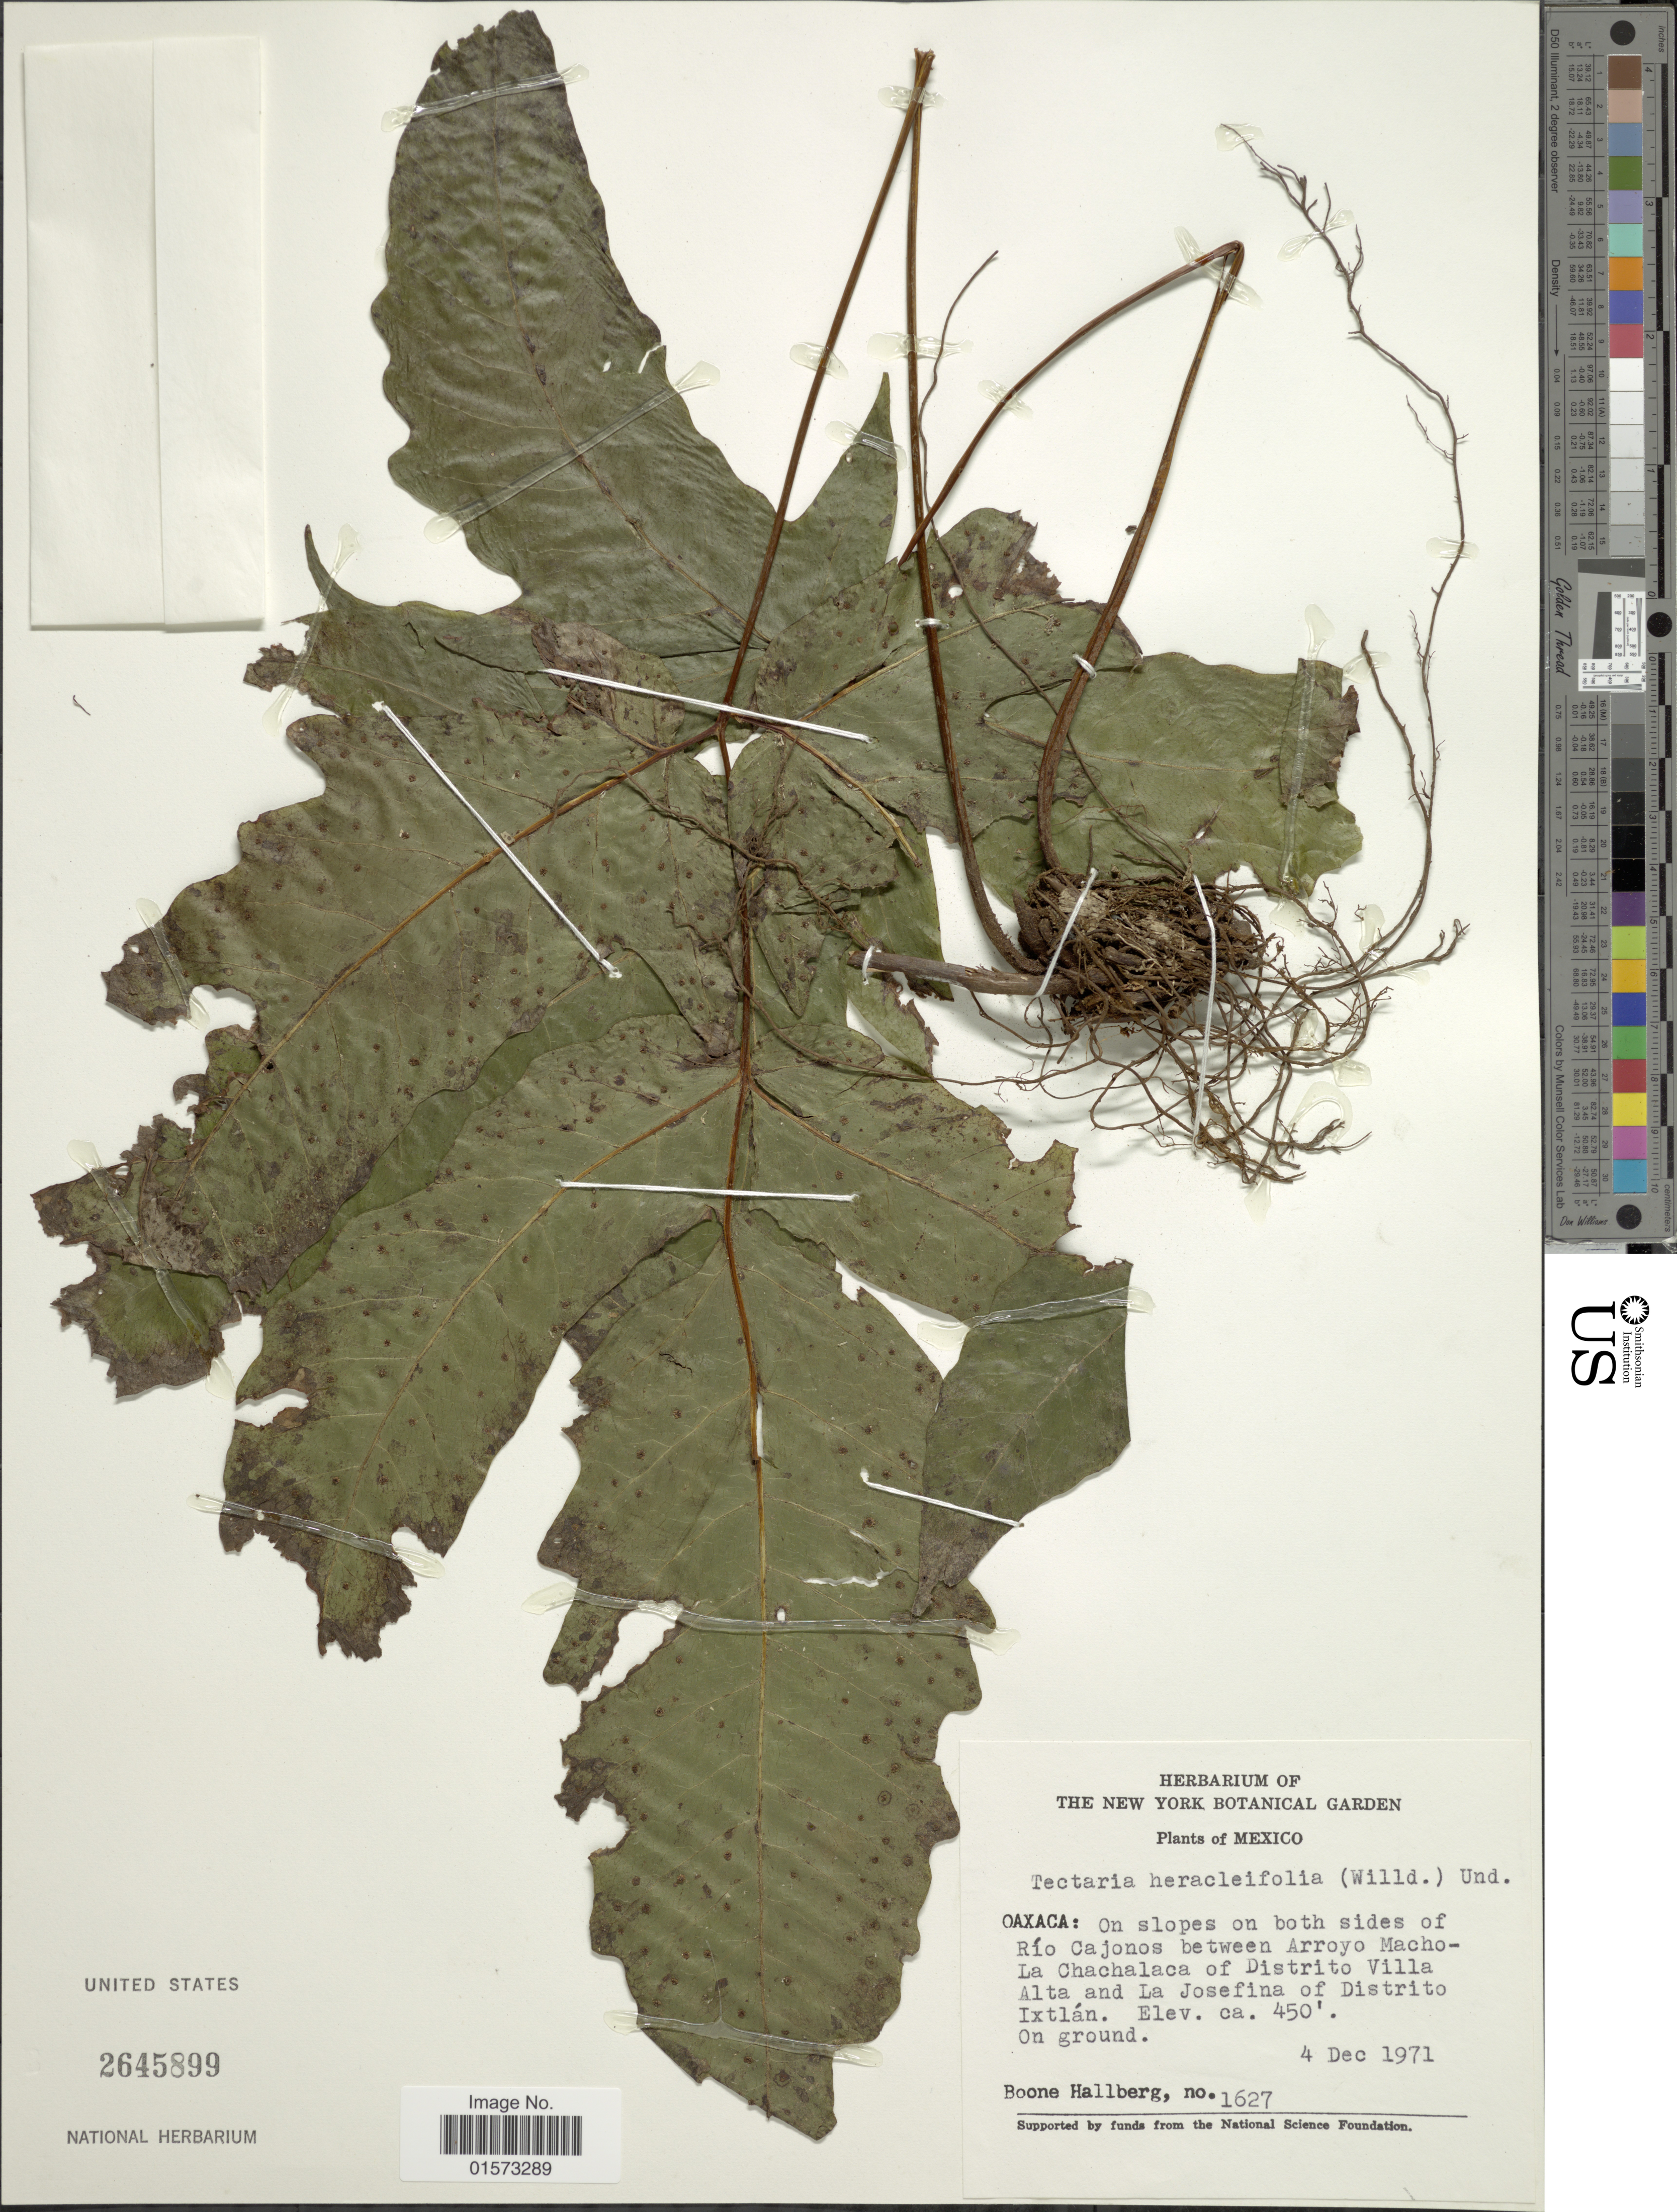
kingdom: Plantae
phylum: Tracheophyta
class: Polypodiopsida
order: Polypodiales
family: Tectariaceae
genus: Tectaria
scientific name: Tectaria heracleifolia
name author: (Willd.) Underw.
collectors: B. Hallberg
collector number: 1627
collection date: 1971-12-04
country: Mexico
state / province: Oaxaca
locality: On slopes on both sides of Rio Cajonos between Arroyo Macho La Chacchalaca of Distrito Villa Alta and La Josefina of Distrito Ixtlan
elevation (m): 137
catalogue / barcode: US 2645899